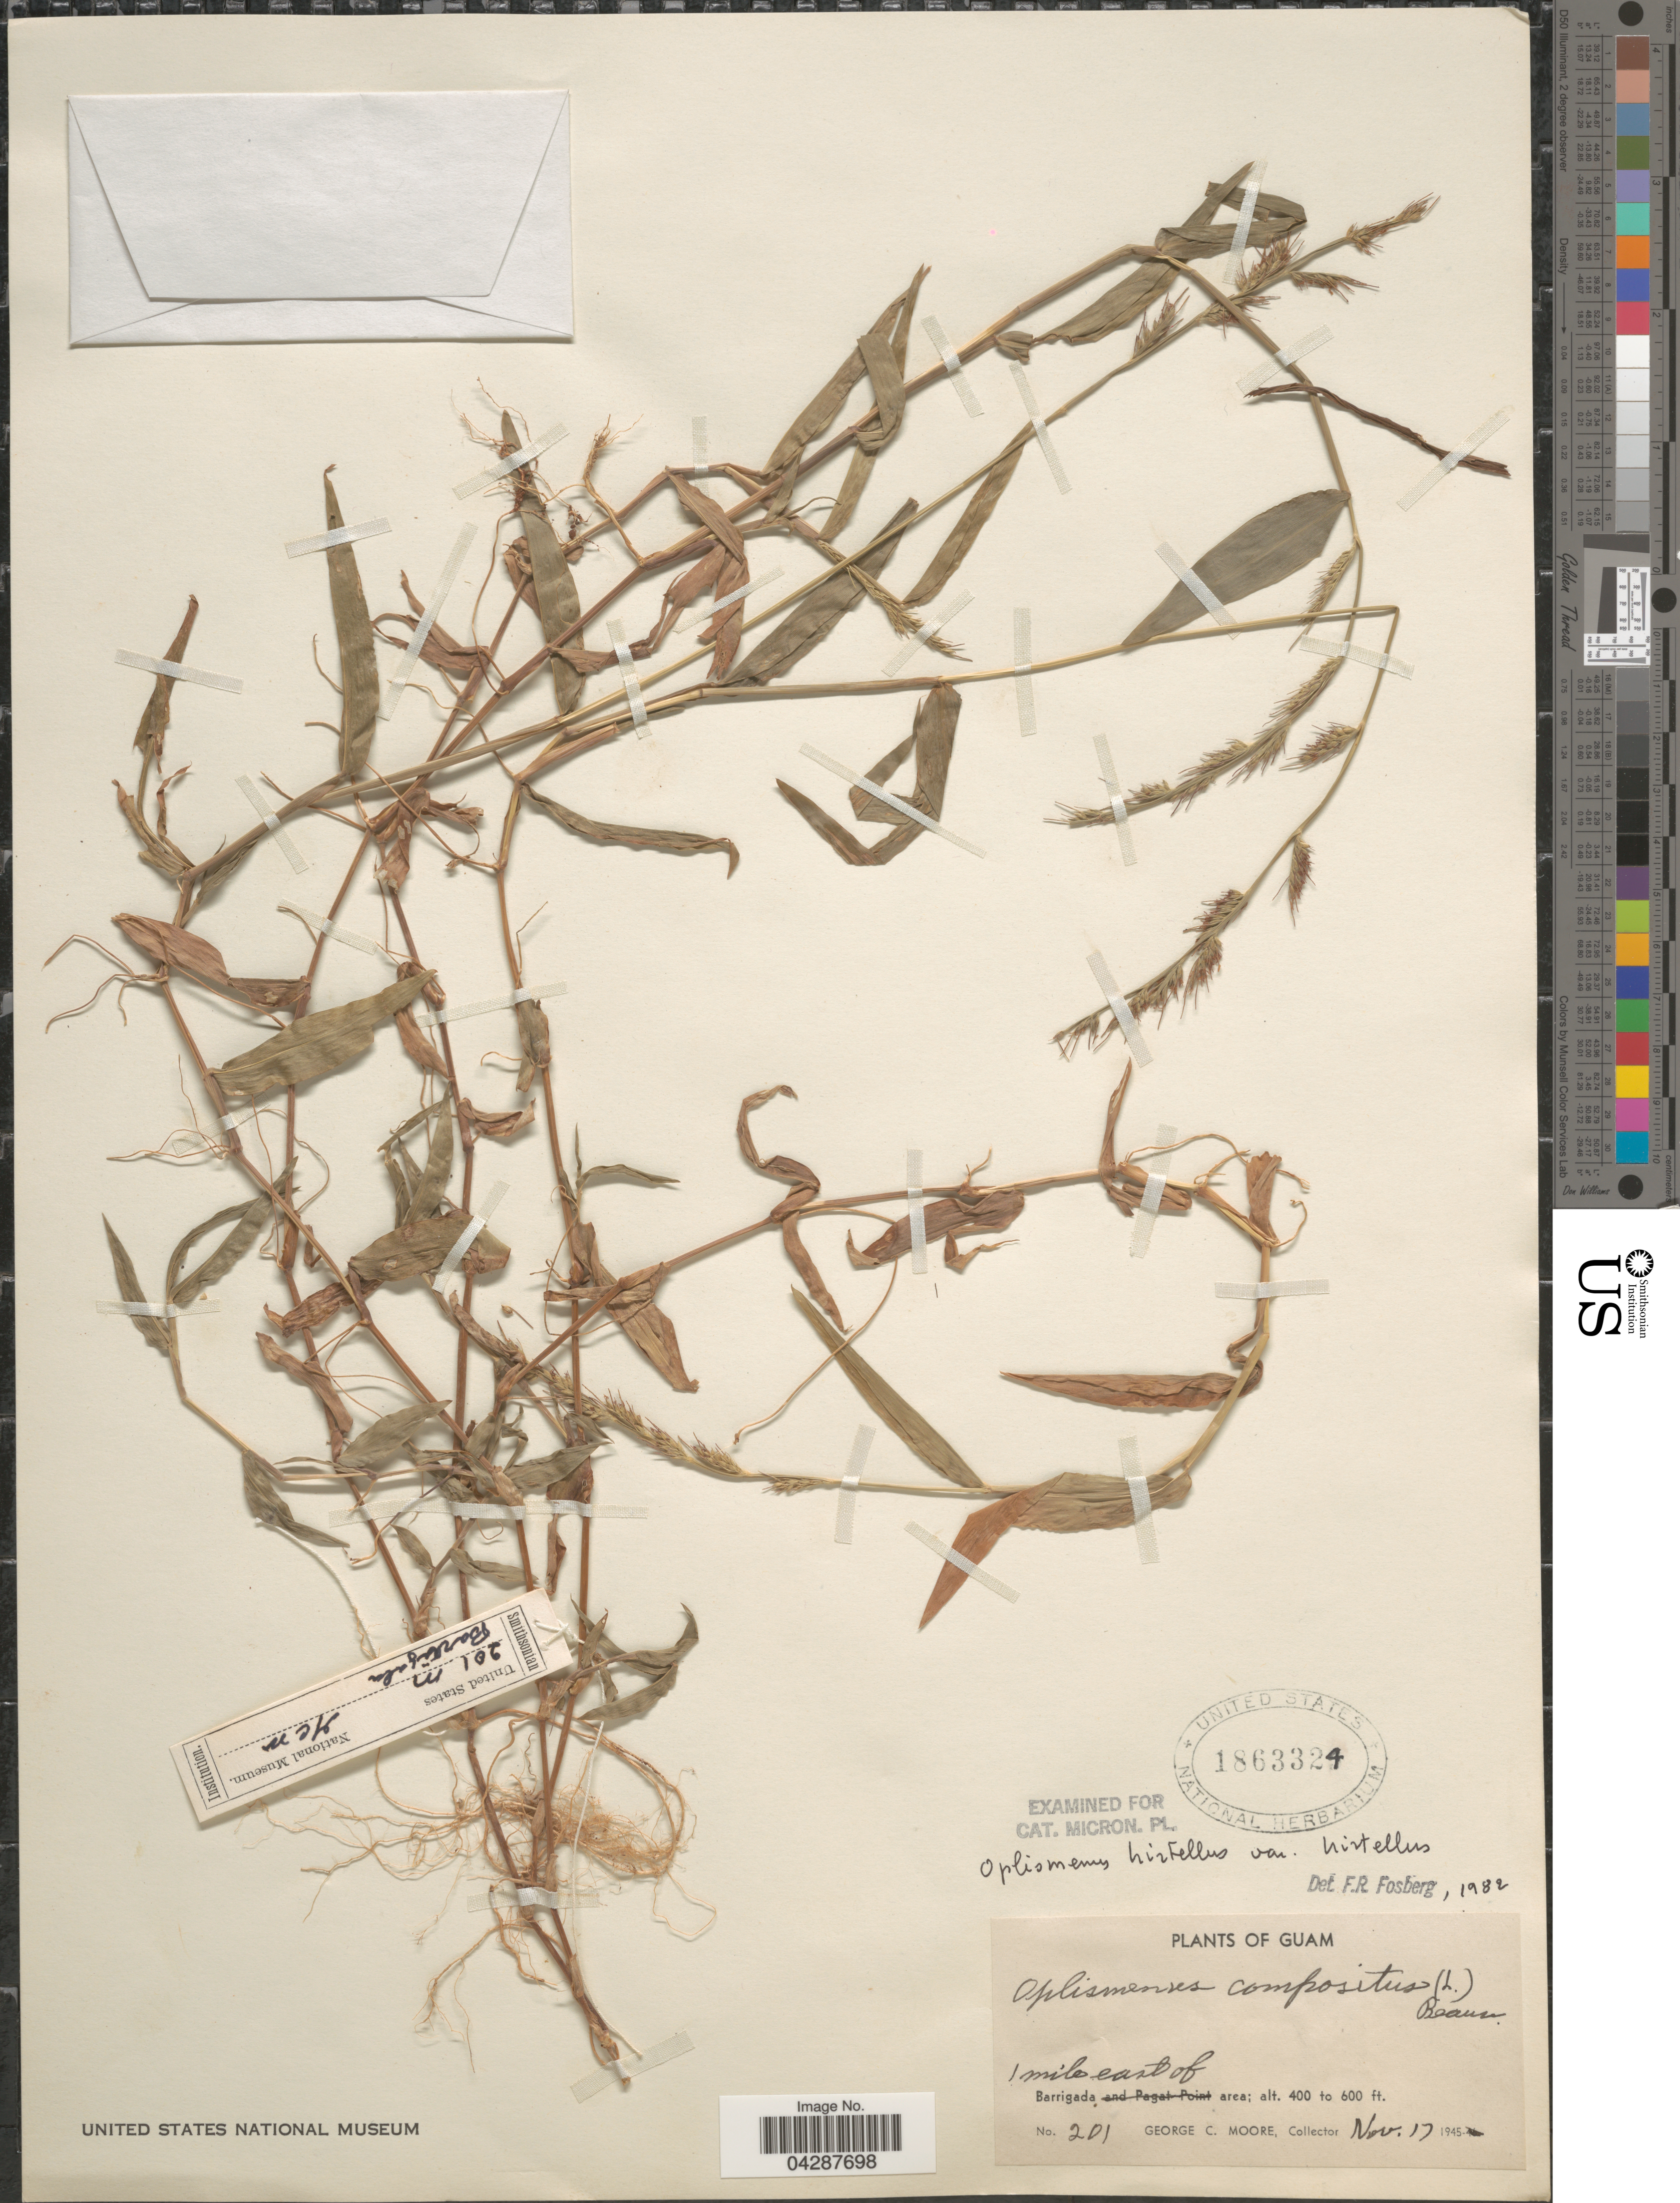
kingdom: Plantae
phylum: Tracheophyta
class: Liliopsida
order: Poales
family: Poaceae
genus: Oplismenus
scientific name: Oplismenus hirtellus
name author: (L.) P. Beauv.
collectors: G. C. Moore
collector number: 201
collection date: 1945-11-17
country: Guam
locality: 1 mile east of Barrigada area.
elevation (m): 122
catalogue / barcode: US 1863324